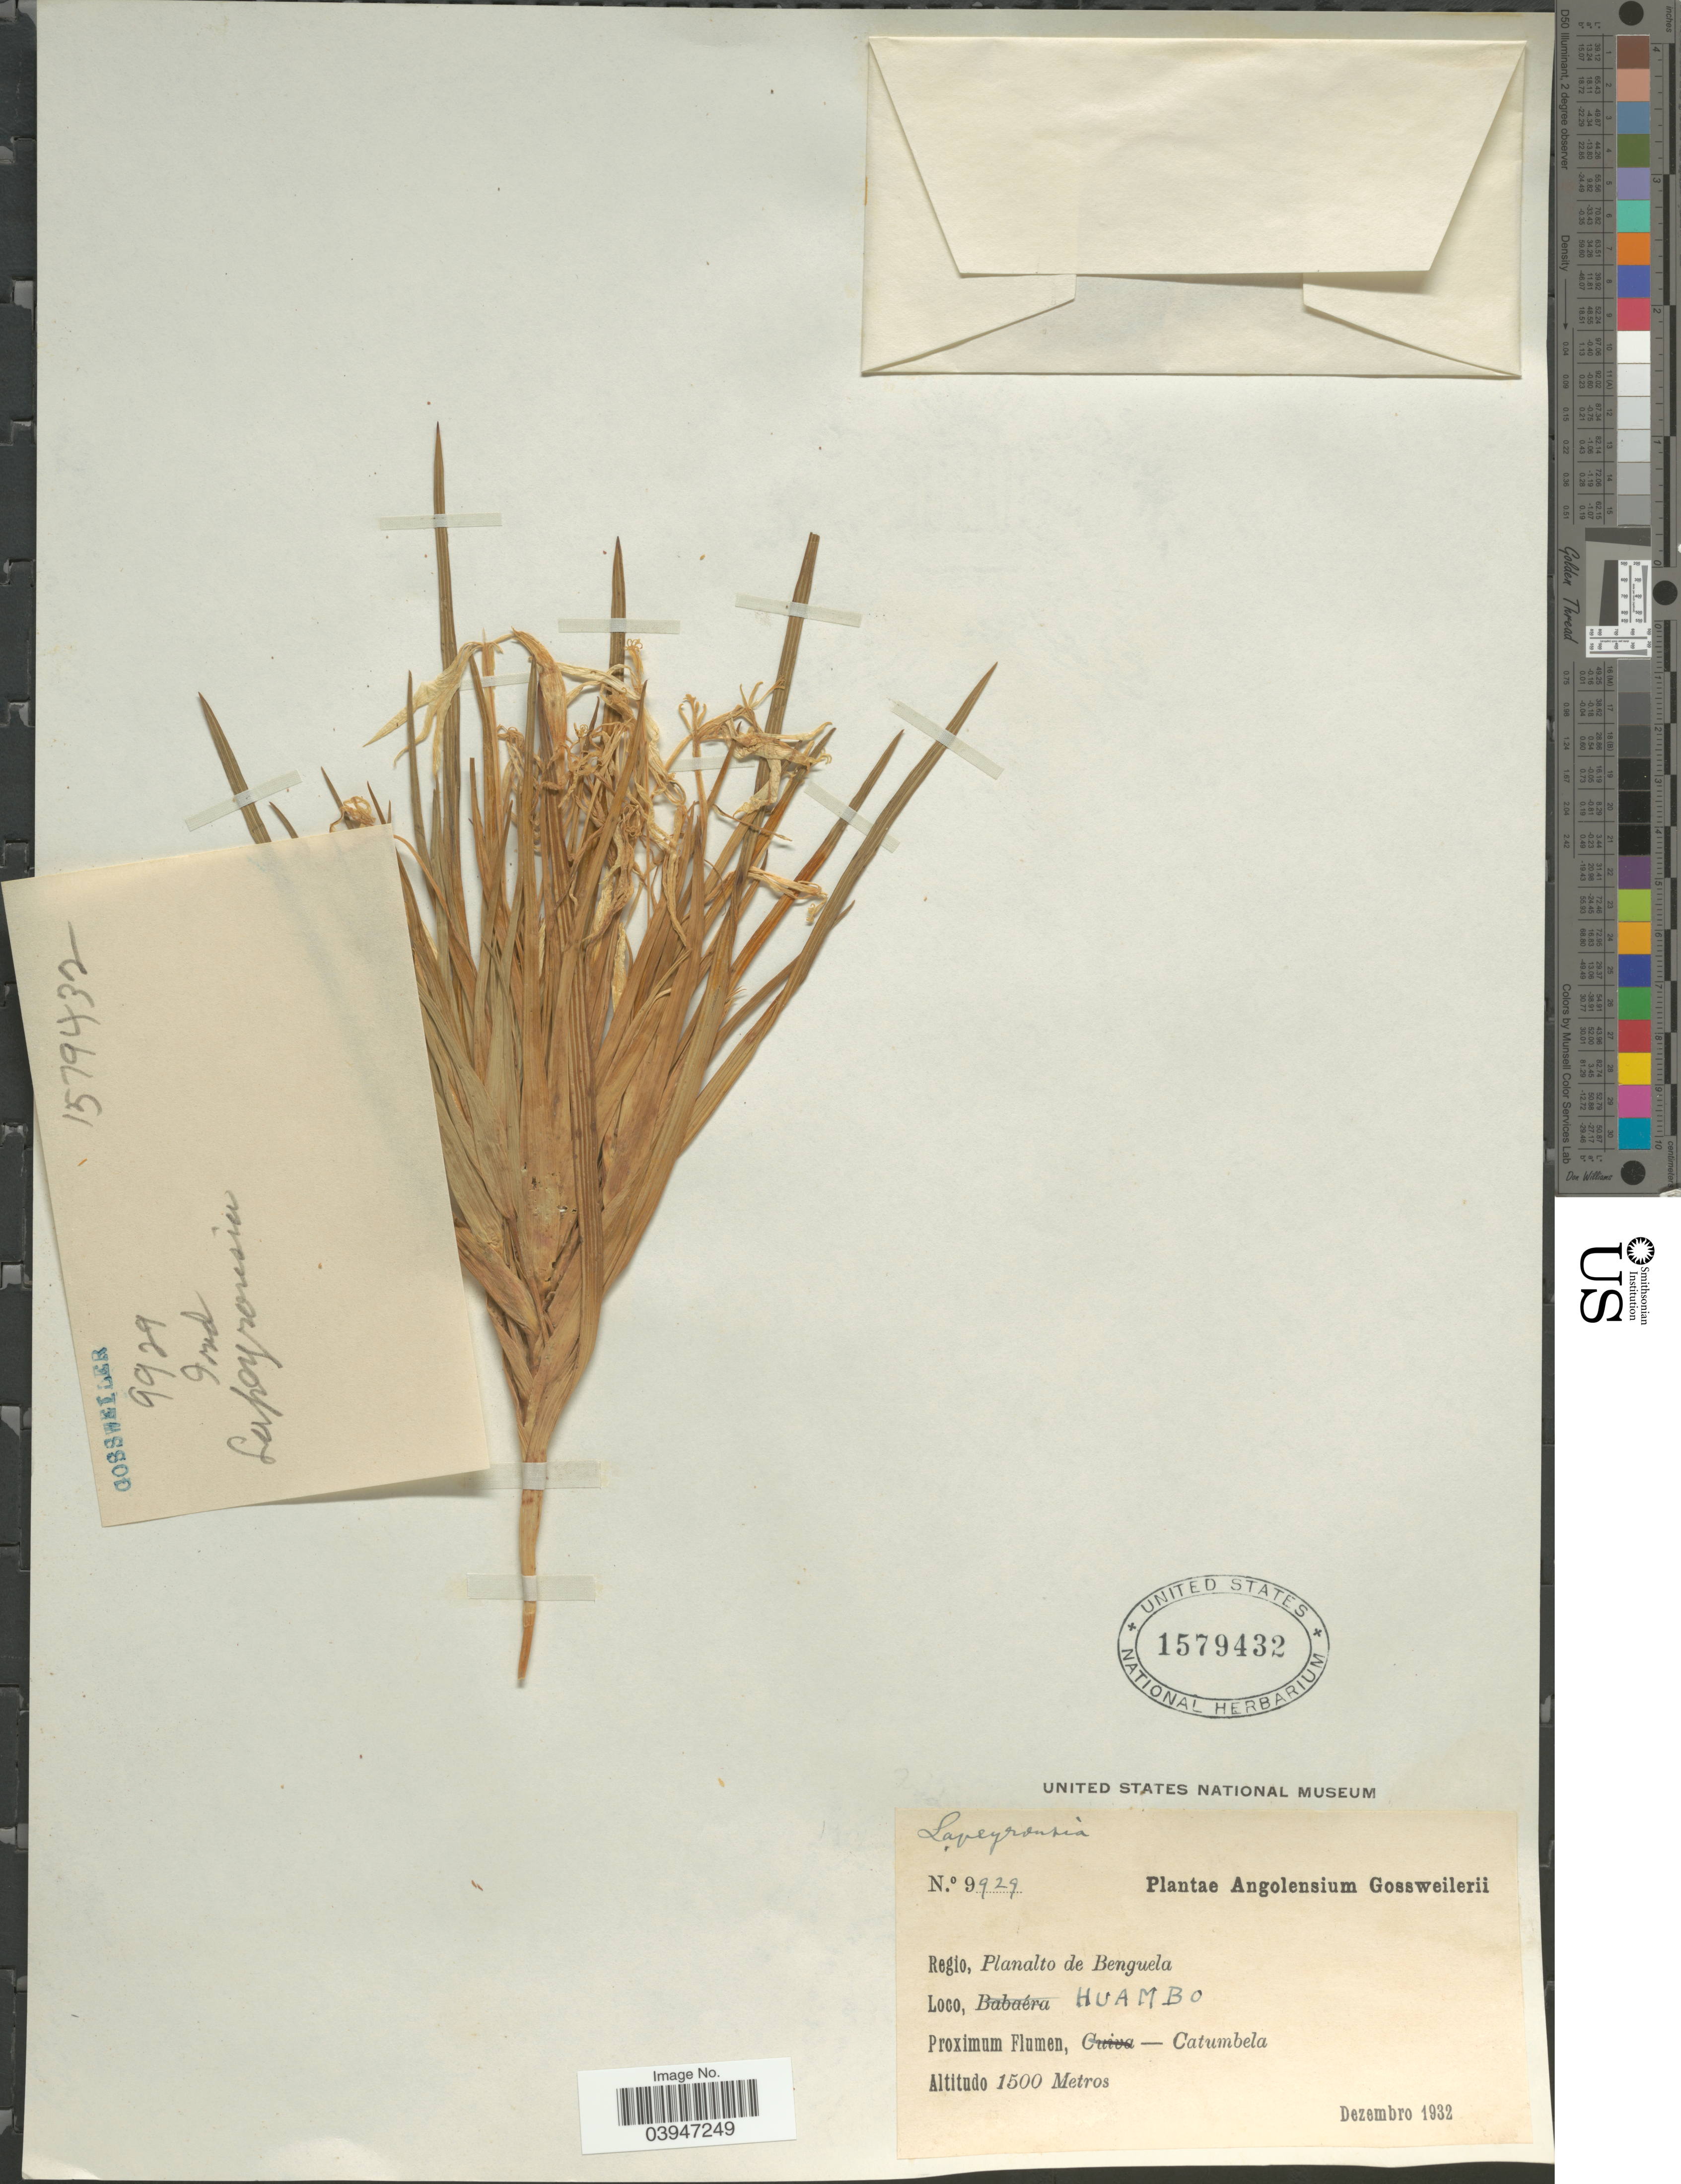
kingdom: Plantae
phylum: Tracheophyta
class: Liliopsida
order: Asparagales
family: Iridaceae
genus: Lapeirousia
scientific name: Lapeirousia sp.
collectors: -. Gossweiler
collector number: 9929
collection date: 1932-12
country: Angola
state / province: Huambo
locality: Regio, Planalto de Benguela. Proximum Flumen, - Catumbela.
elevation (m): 1500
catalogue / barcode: US 1579432